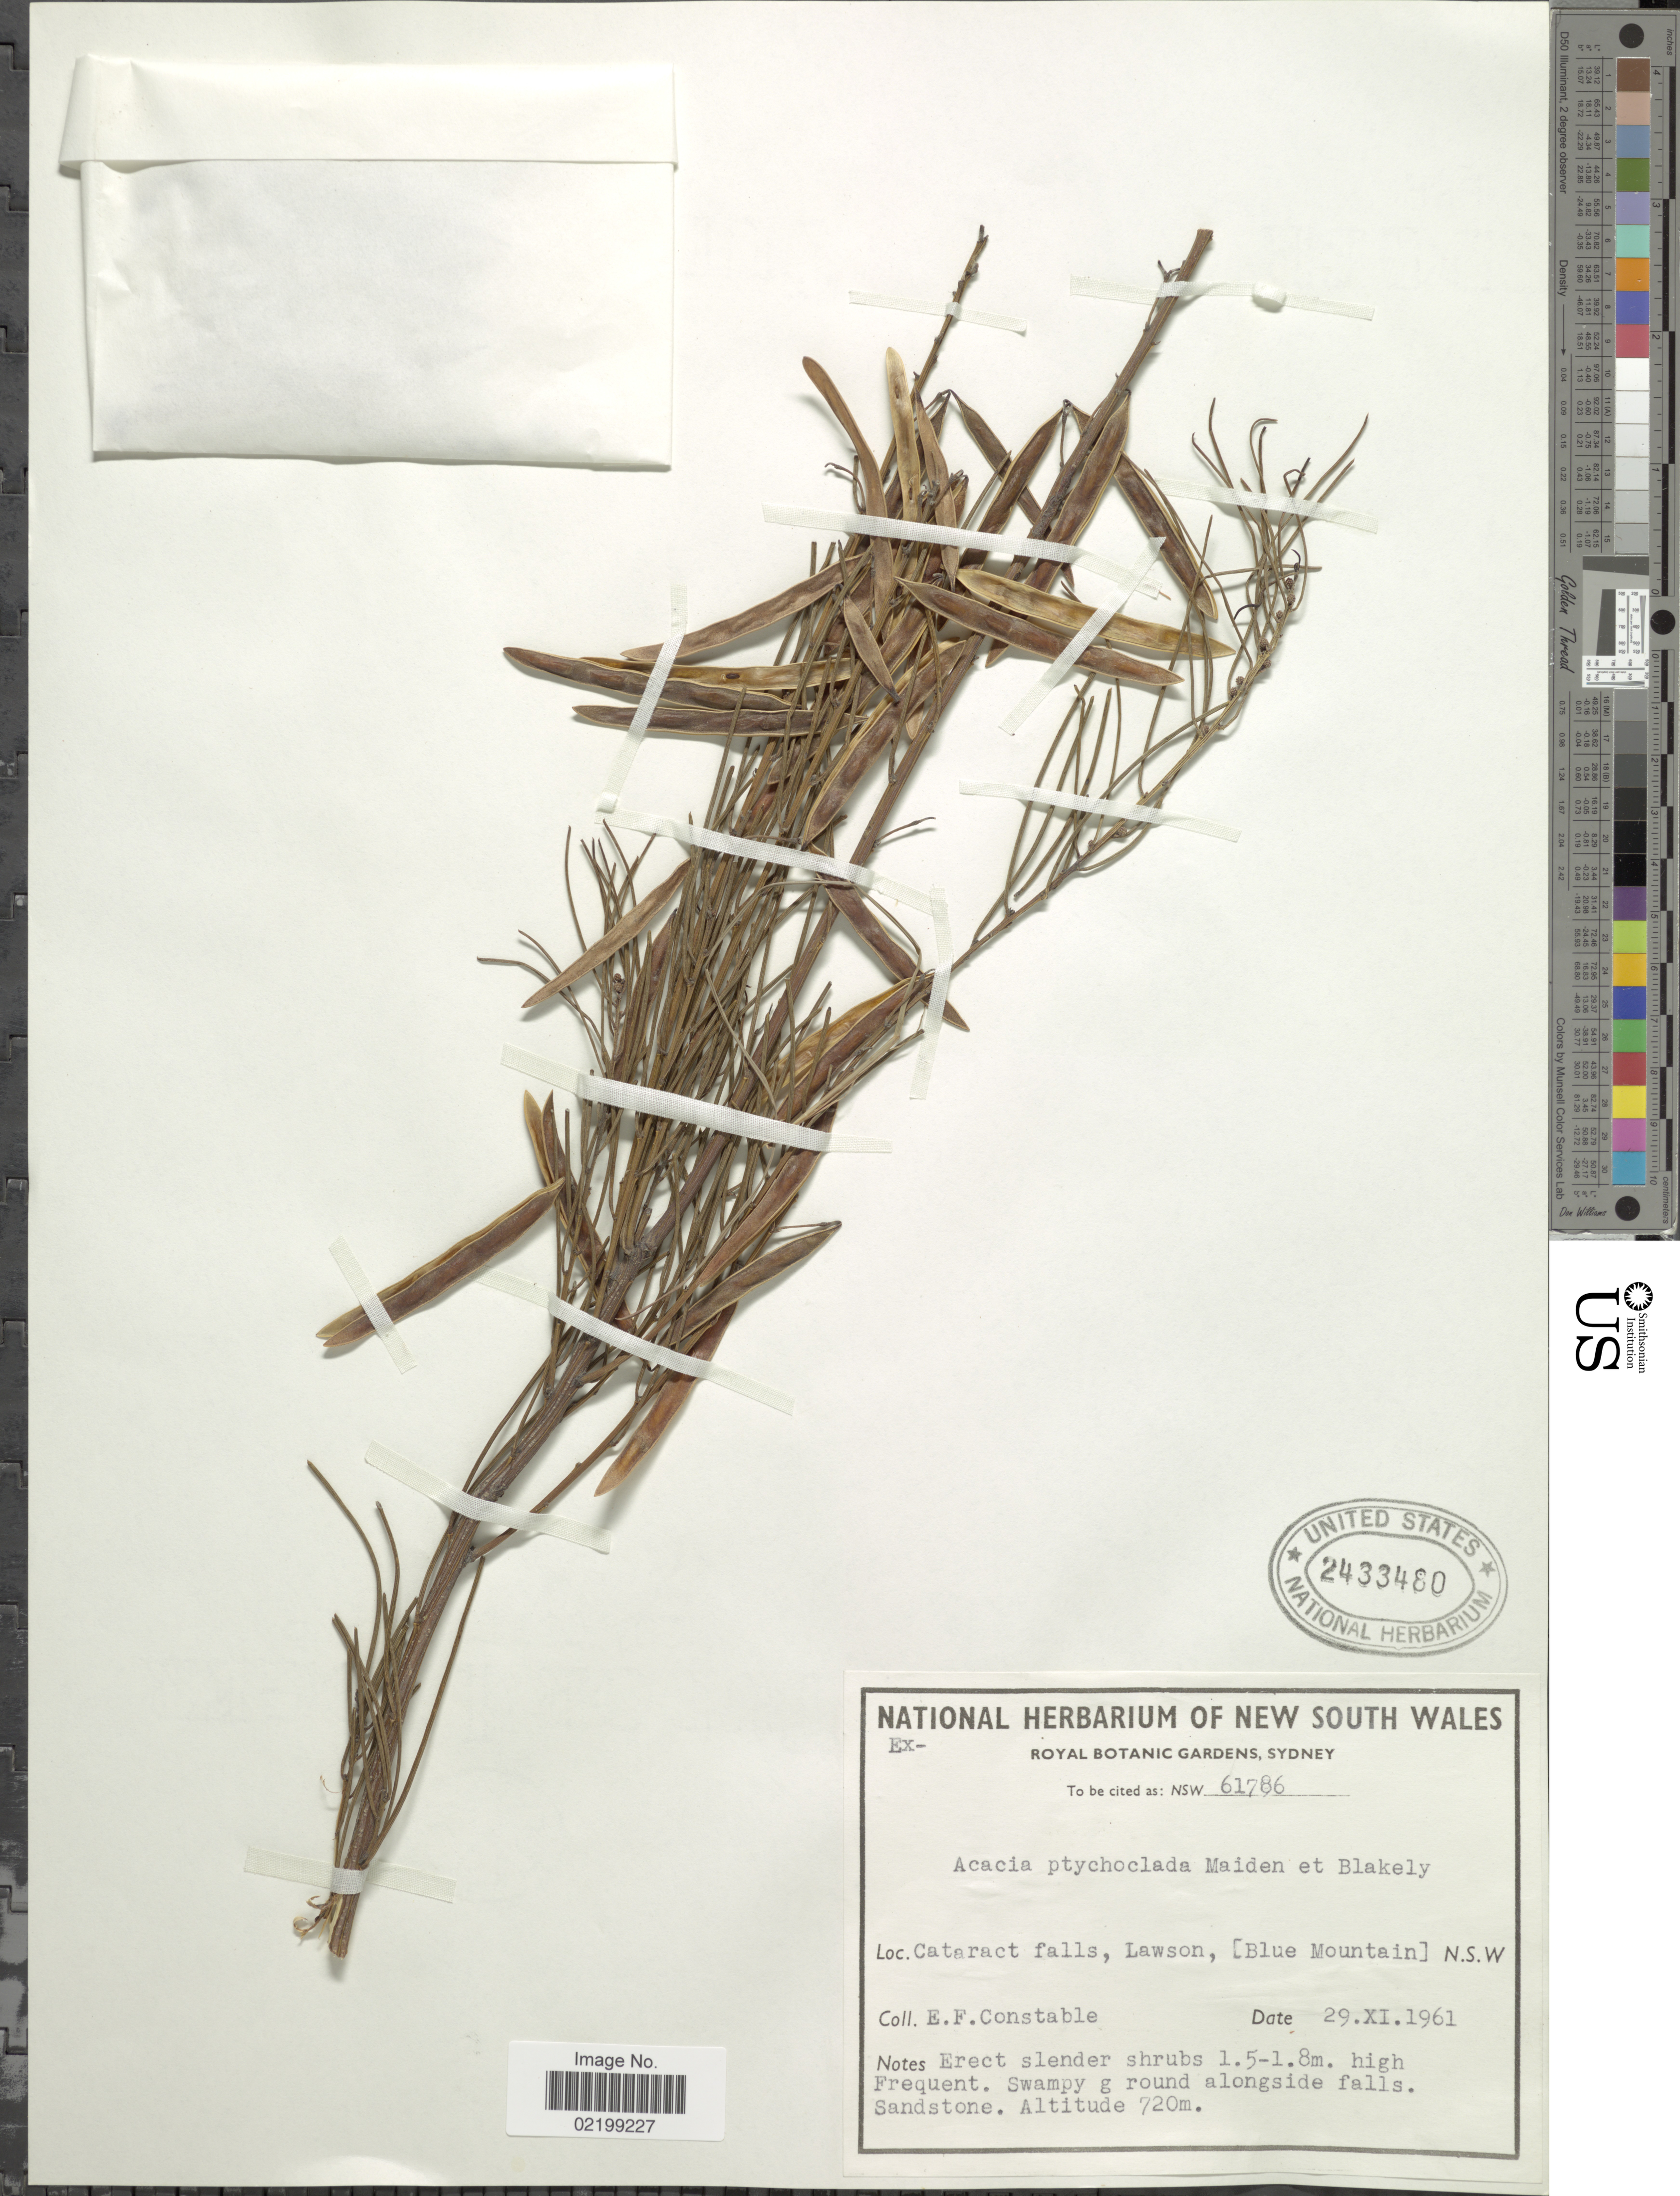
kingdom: Plantae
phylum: Tracheophyta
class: Magnoliopsida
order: Fabales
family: Fabaceae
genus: Acacia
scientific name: Acacia ptychoclada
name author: Maiden & Blakeley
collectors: E. F. Constable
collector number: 61786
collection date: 1961-11-29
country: Australia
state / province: New South Wales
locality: Cataract falls, Lawson, (Blue Mountain), swampy alongside falls, sandstone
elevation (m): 720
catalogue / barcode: US 2433480